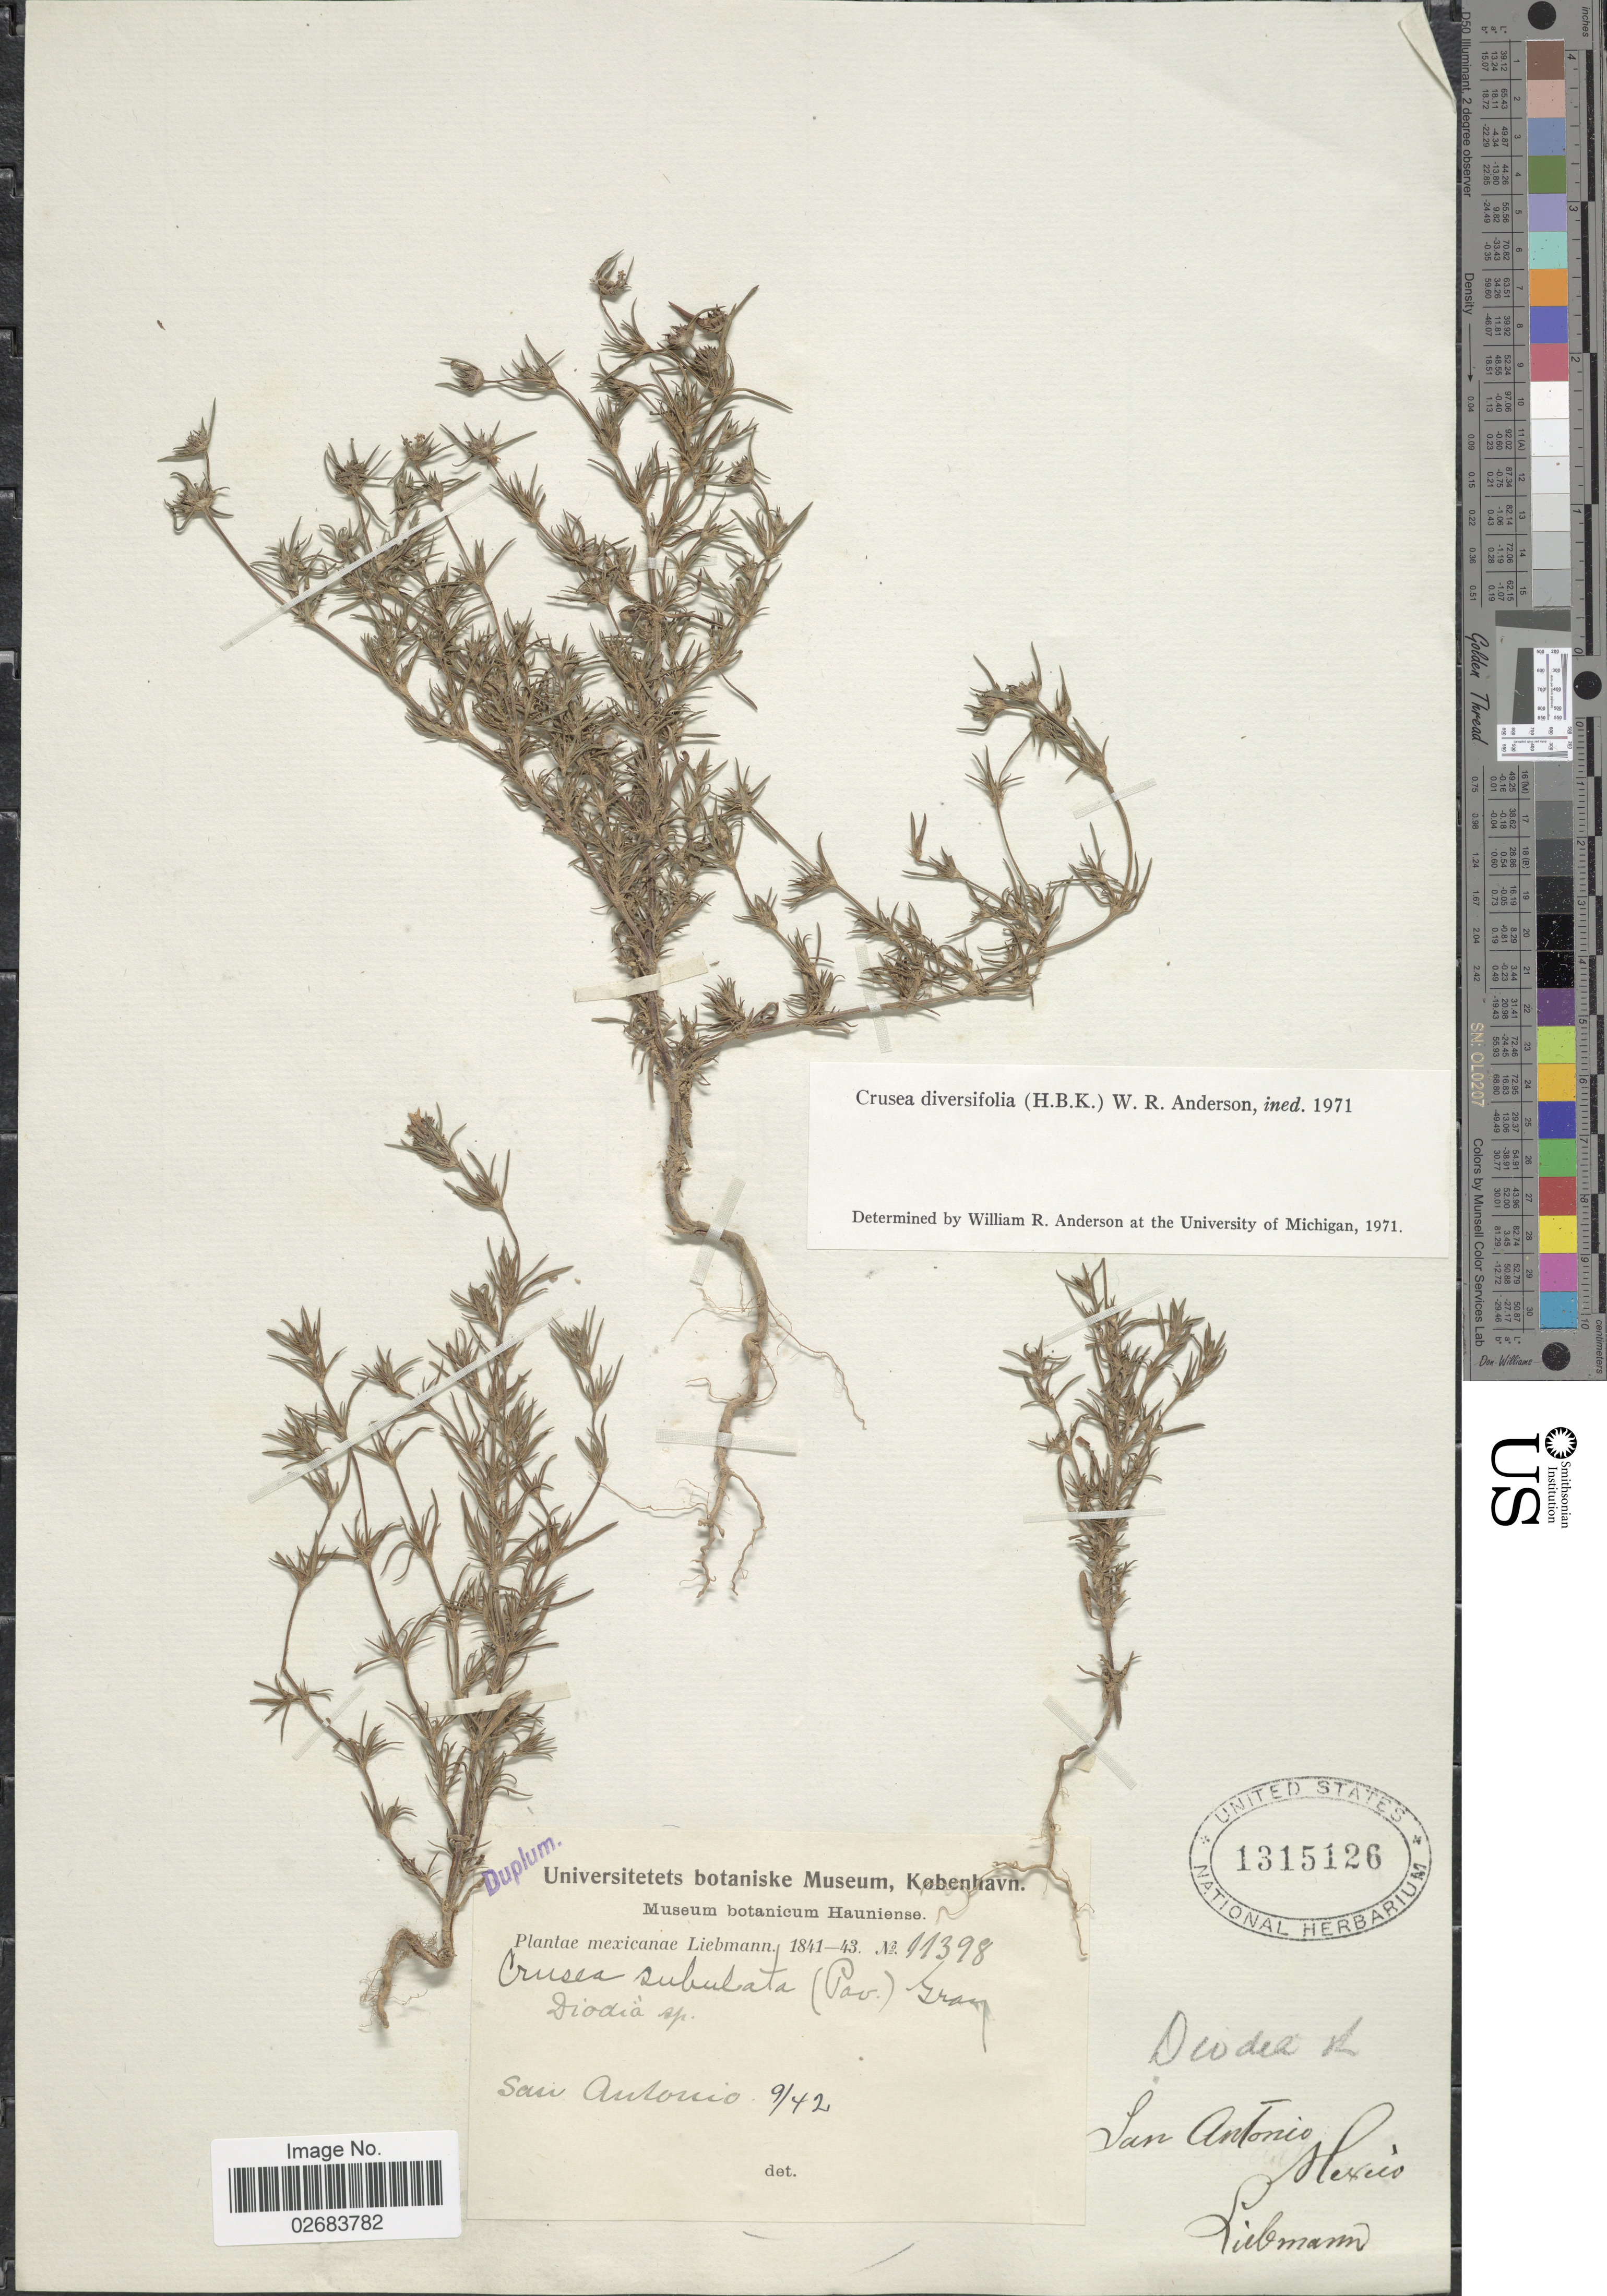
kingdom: Plantae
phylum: Tracheophyta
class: Magnoliopsida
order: Gentianales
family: Rubiaceae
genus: Crusea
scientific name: Crusea diversifolia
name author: (Kunth) W.R. Anderson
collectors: Liebmann, --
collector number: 11398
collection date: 1842-09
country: Mexico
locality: San Antonio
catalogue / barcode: US 1315126